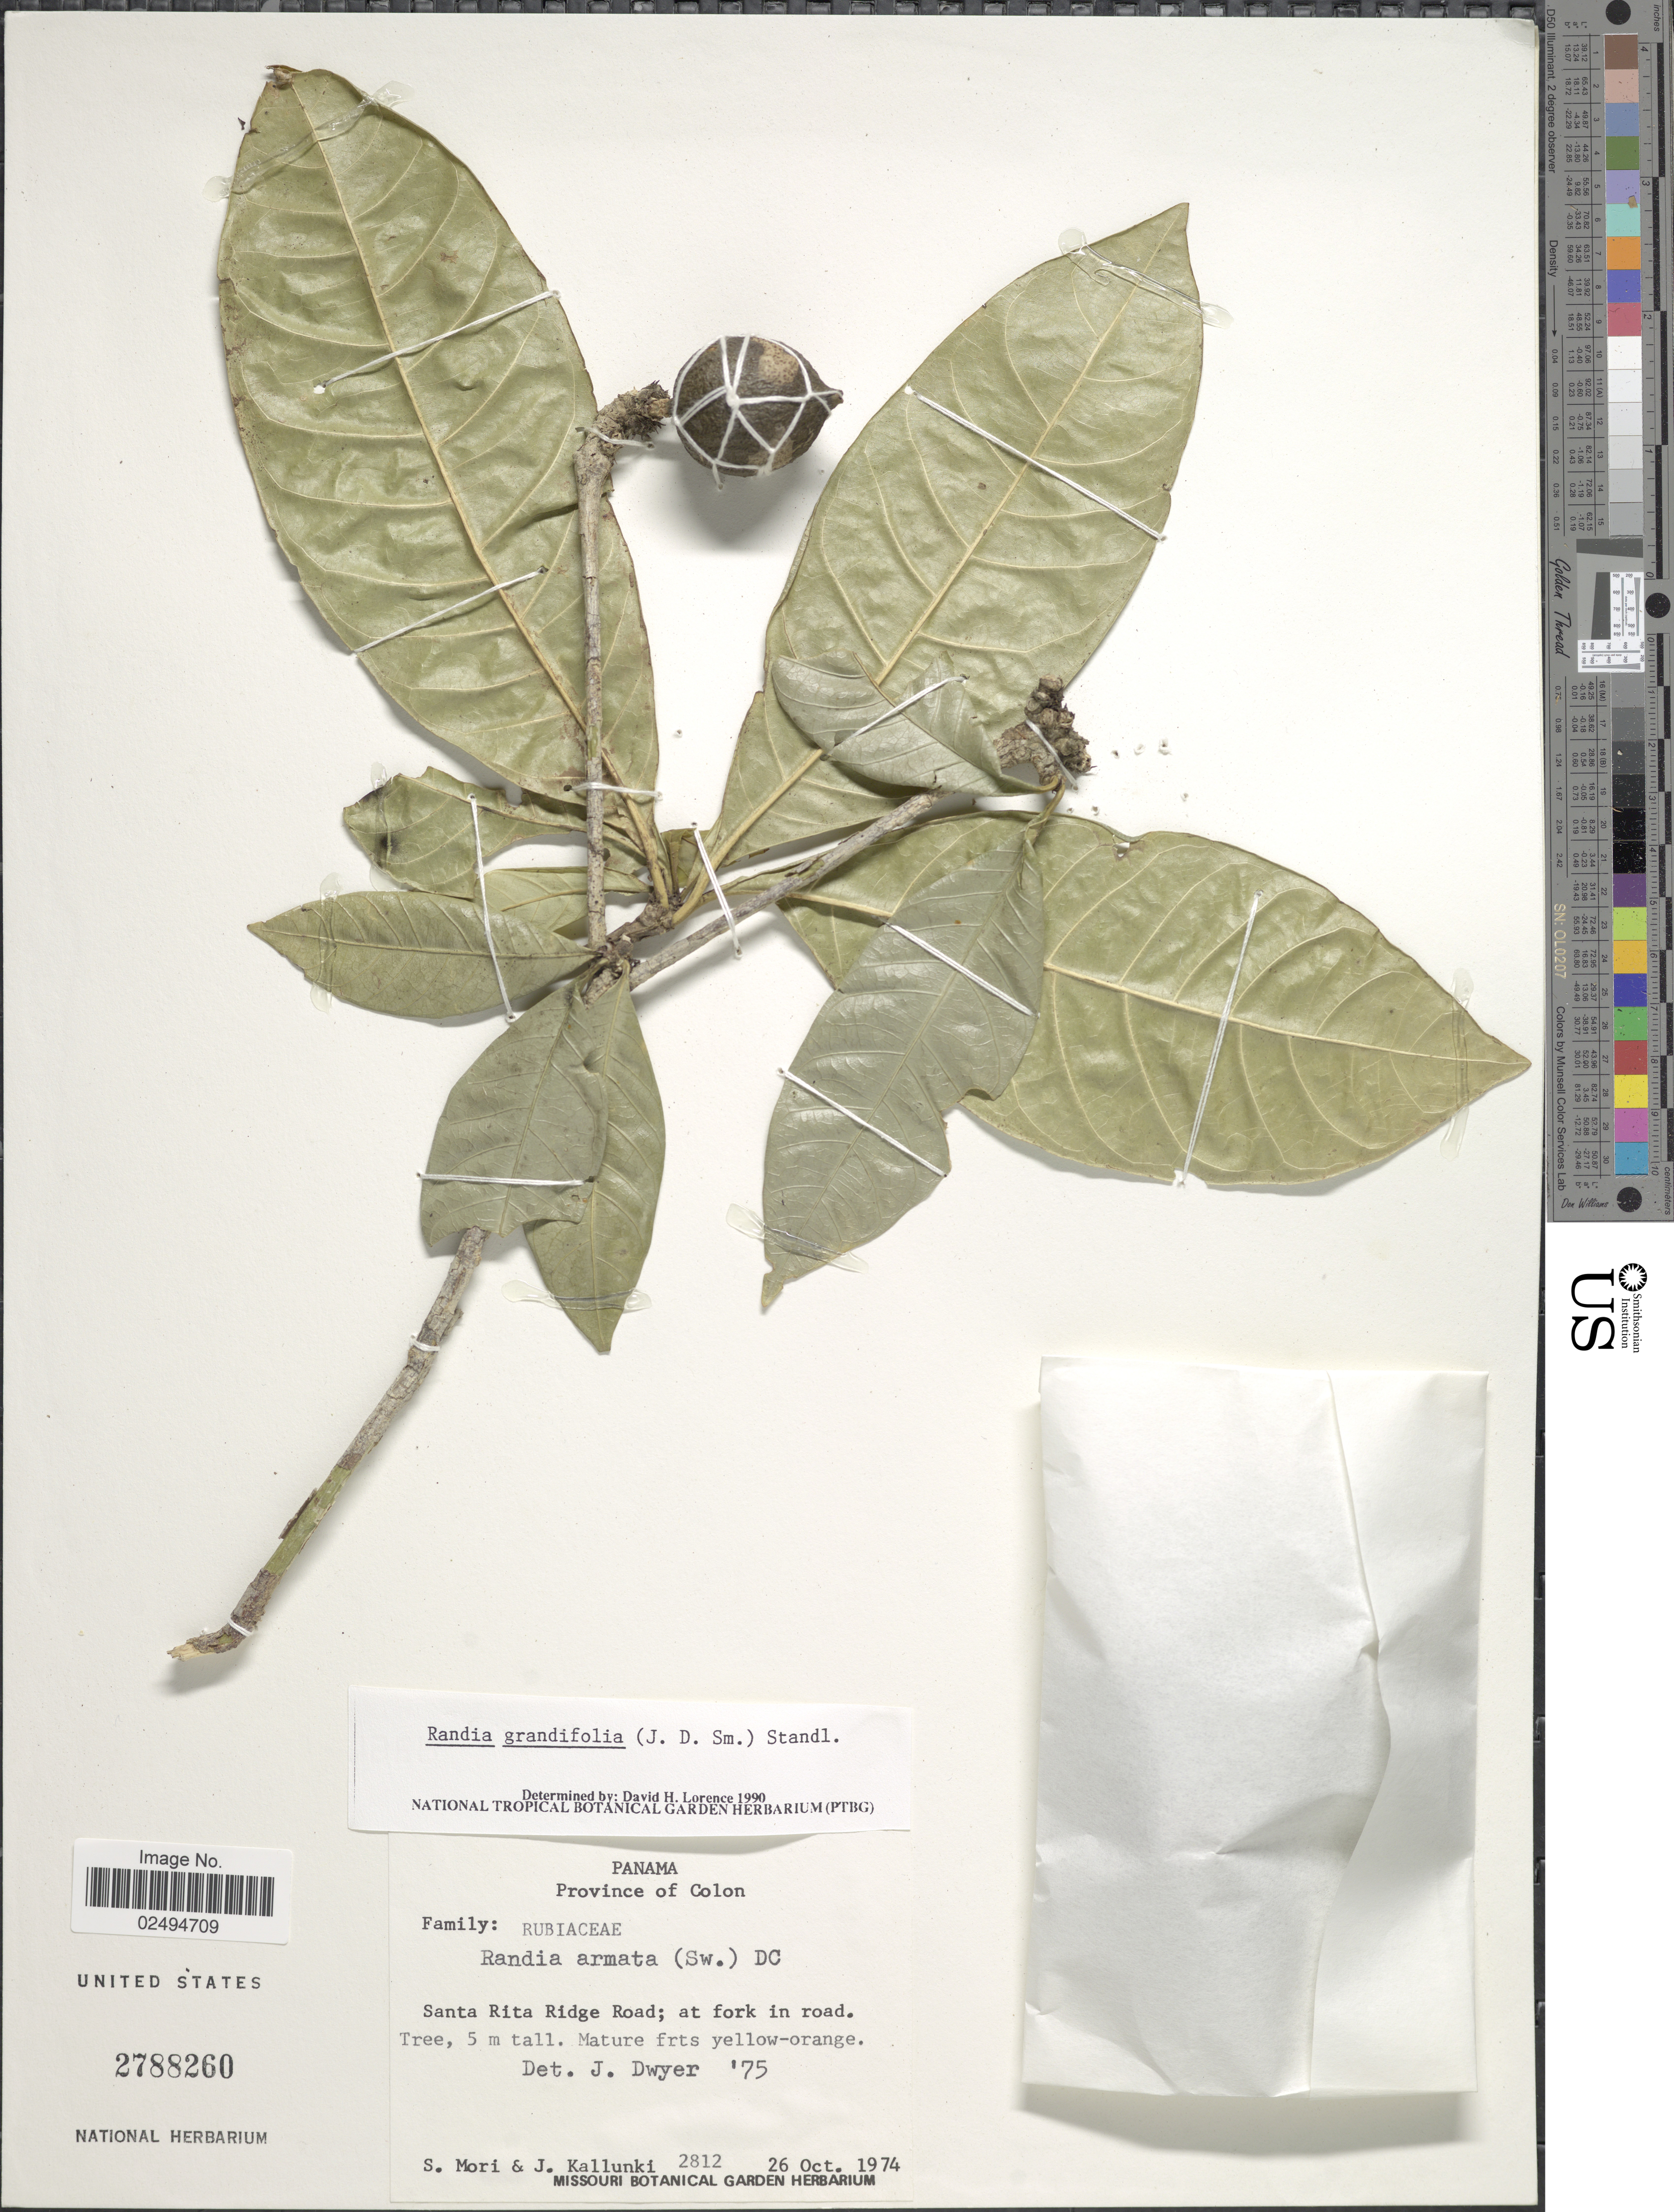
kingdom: Plantae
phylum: Tracheophyta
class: Magnoliopsida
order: Gentianales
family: Rubiaceae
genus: Randia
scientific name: Randia grandifolia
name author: (Donn. Sm.) Standl.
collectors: S. Mori & J. Kallunki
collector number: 2812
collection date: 1974-10-26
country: Panama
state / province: Colón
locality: Province of Colon. Santa Rita Ridge Road; at fork in road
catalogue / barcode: US 2788260